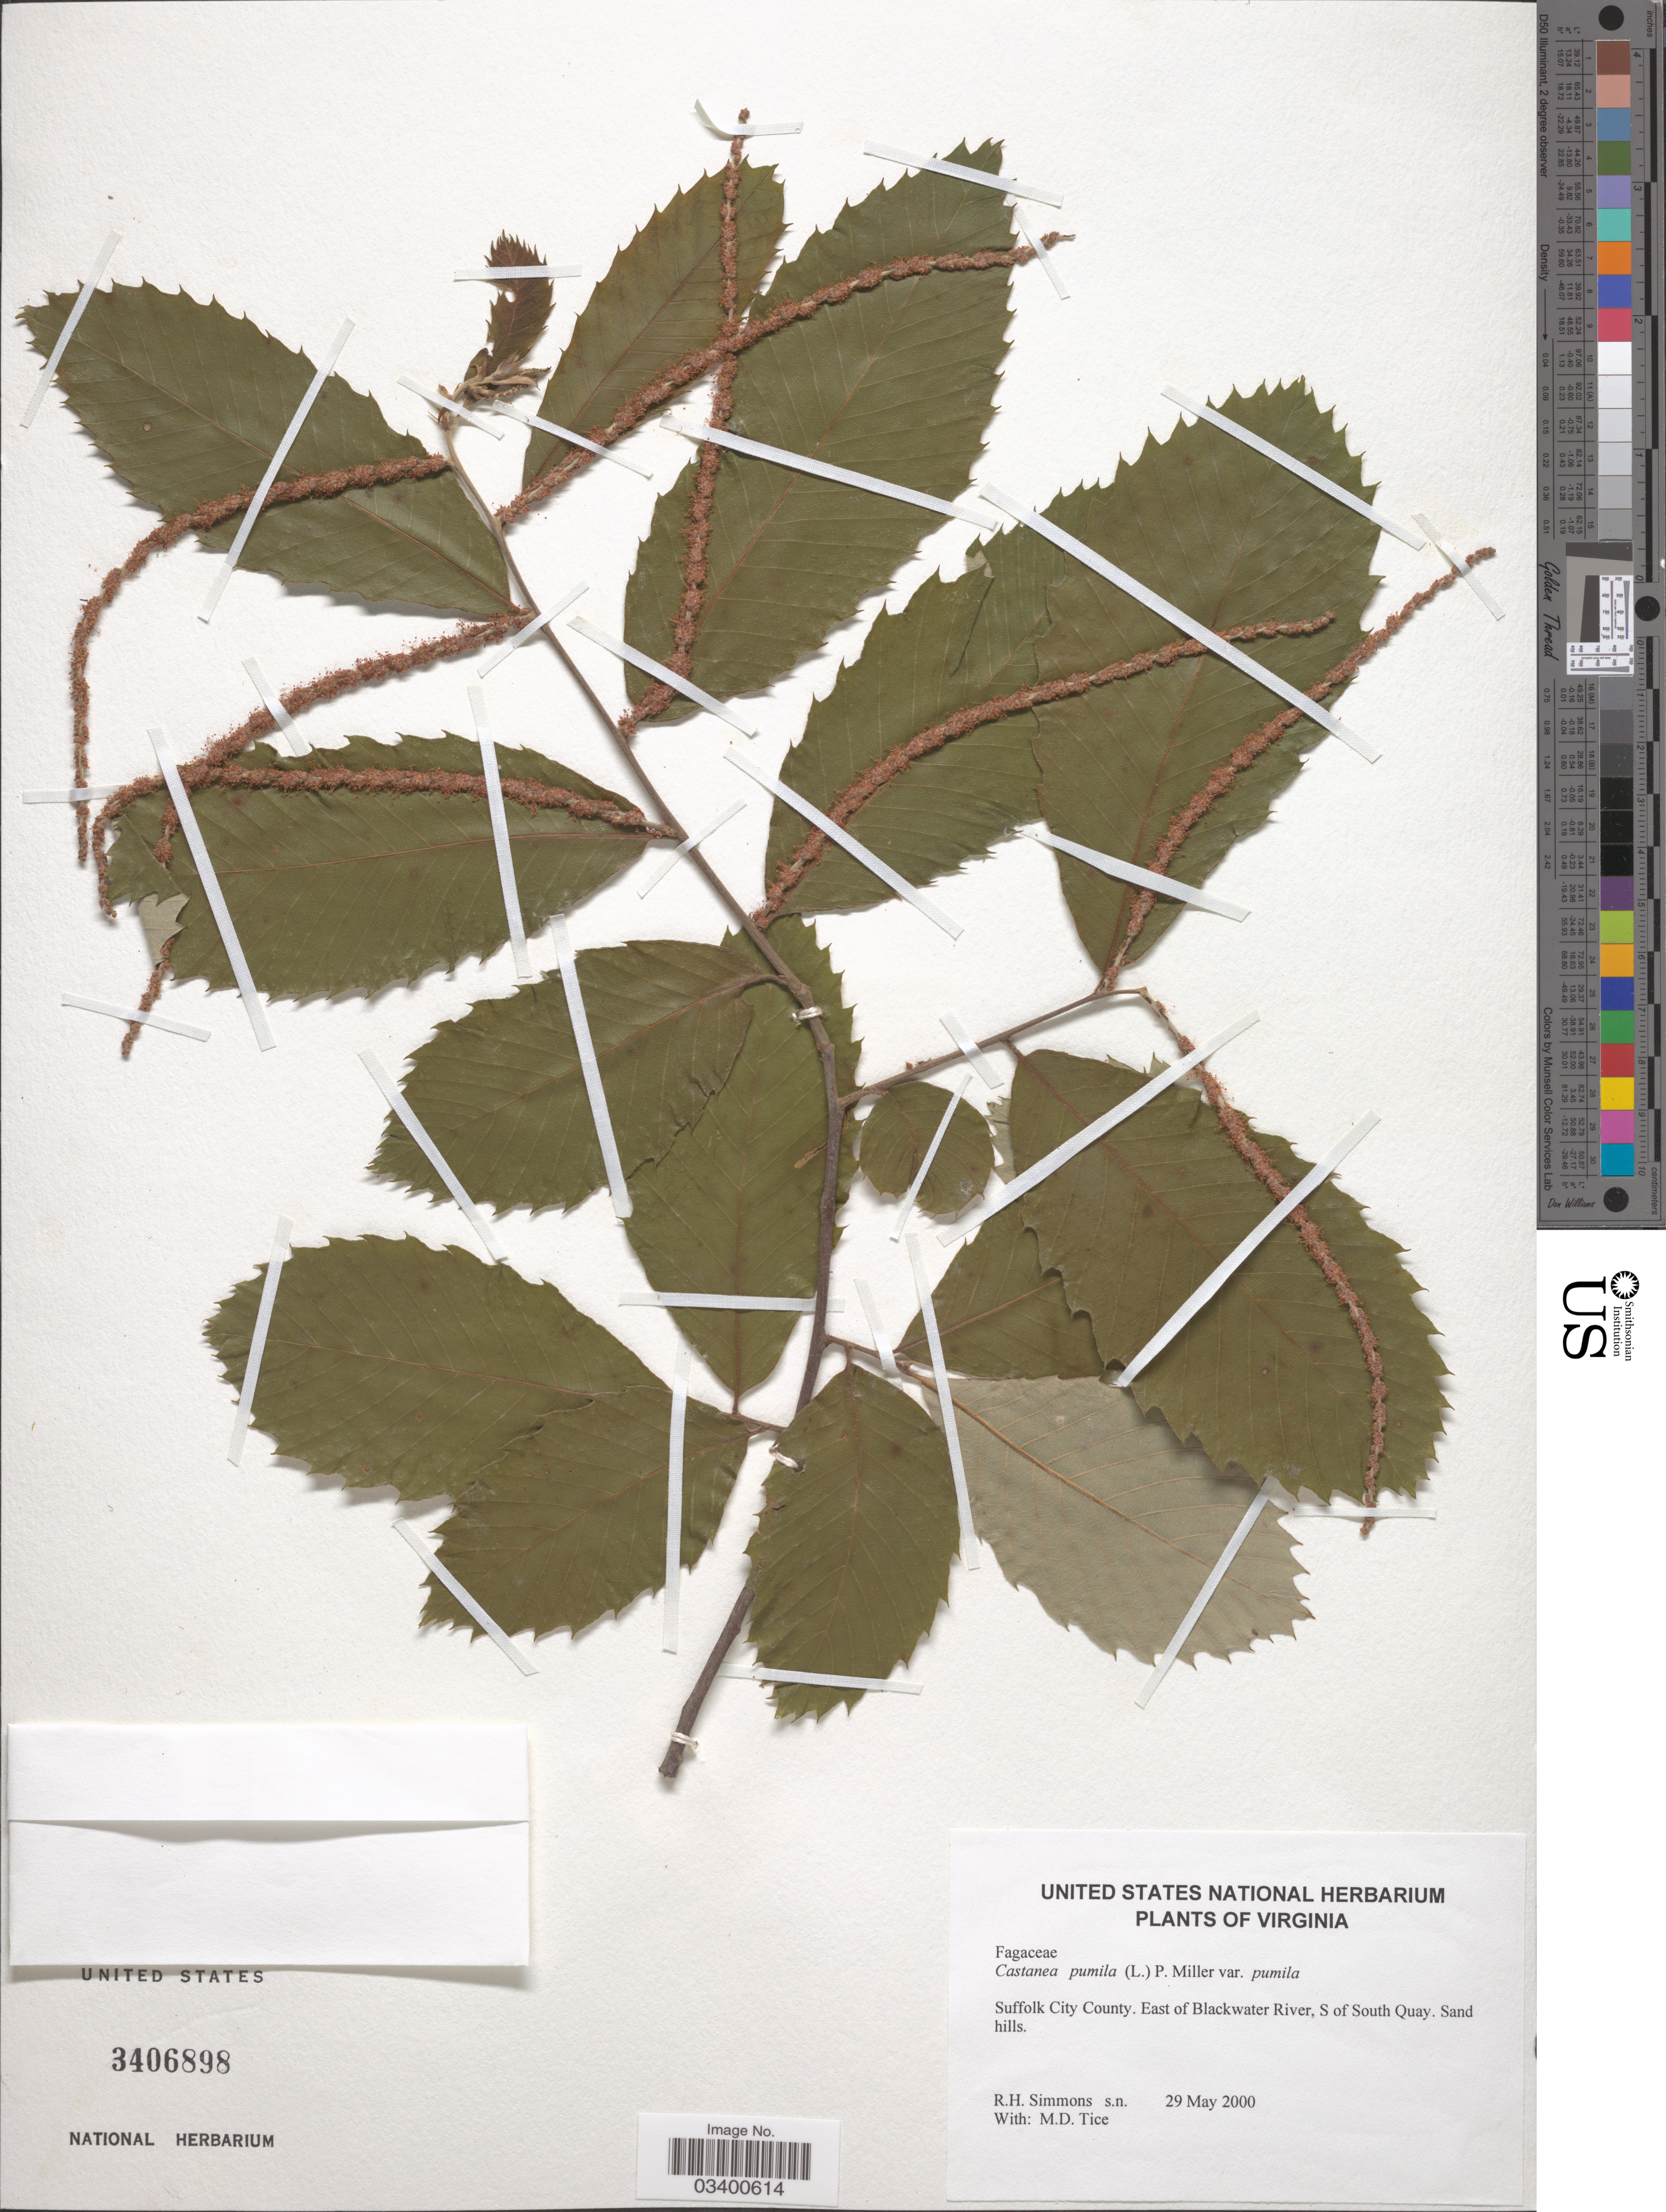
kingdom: Plantae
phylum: Tracheophyta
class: Magnoliopsida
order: Fagales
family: Fagaceae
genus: Castanea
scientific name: Castanea pumila var. pumila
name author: (L.) Mill.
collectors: R. H. Simmons & M. Tice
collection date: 2000-05-29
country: United States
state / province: Virginia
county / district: City of Suffolk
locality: Suffolk City County. East of Blackwater River, S of South Quay.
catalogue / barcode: US 3406898